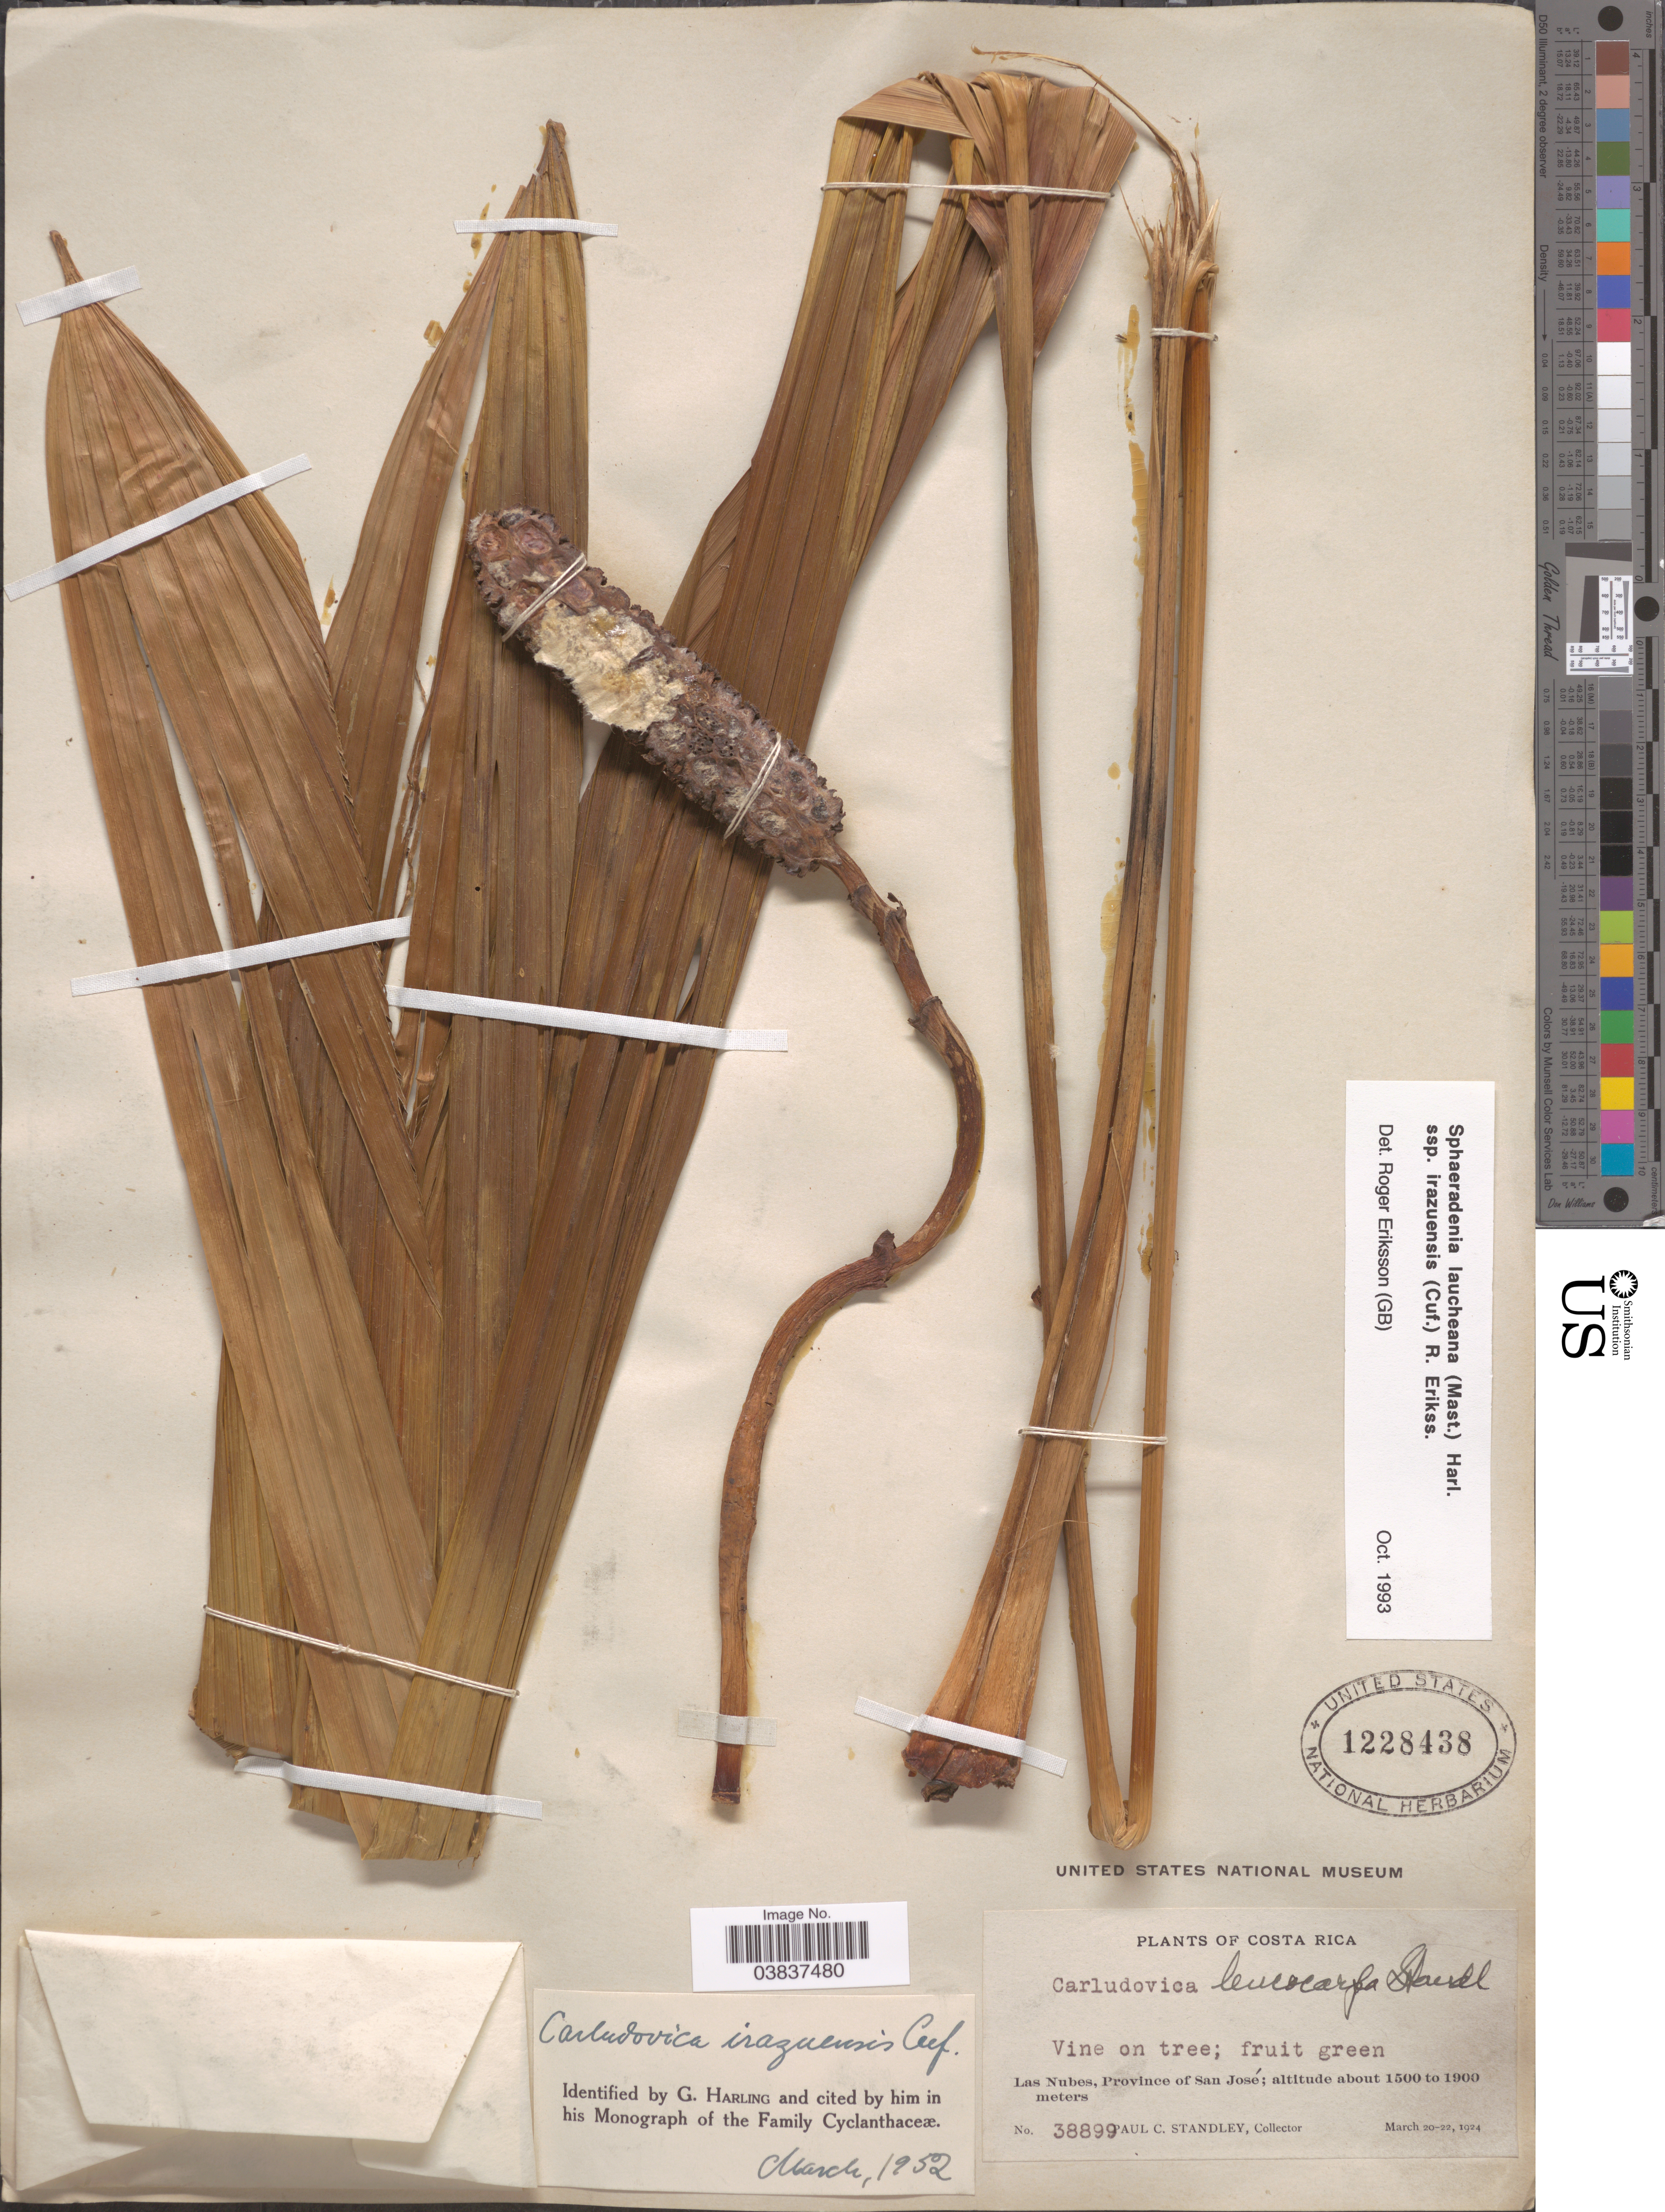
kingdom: Plantae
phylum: Tracheophyta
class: Liliopsida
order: Pandanales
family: Cyclanthaceae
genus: Sphaeradenia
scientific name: Sphaeradenia laucheana subsp. irazuensis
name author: (Cufod.) R. Erikss.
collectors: P. C. Standley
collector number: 38899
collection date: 1924-03-20/1924-03-22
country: Costa Rica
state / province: San José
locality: Las Nubes.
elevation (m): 1500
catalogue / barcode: US 1228438